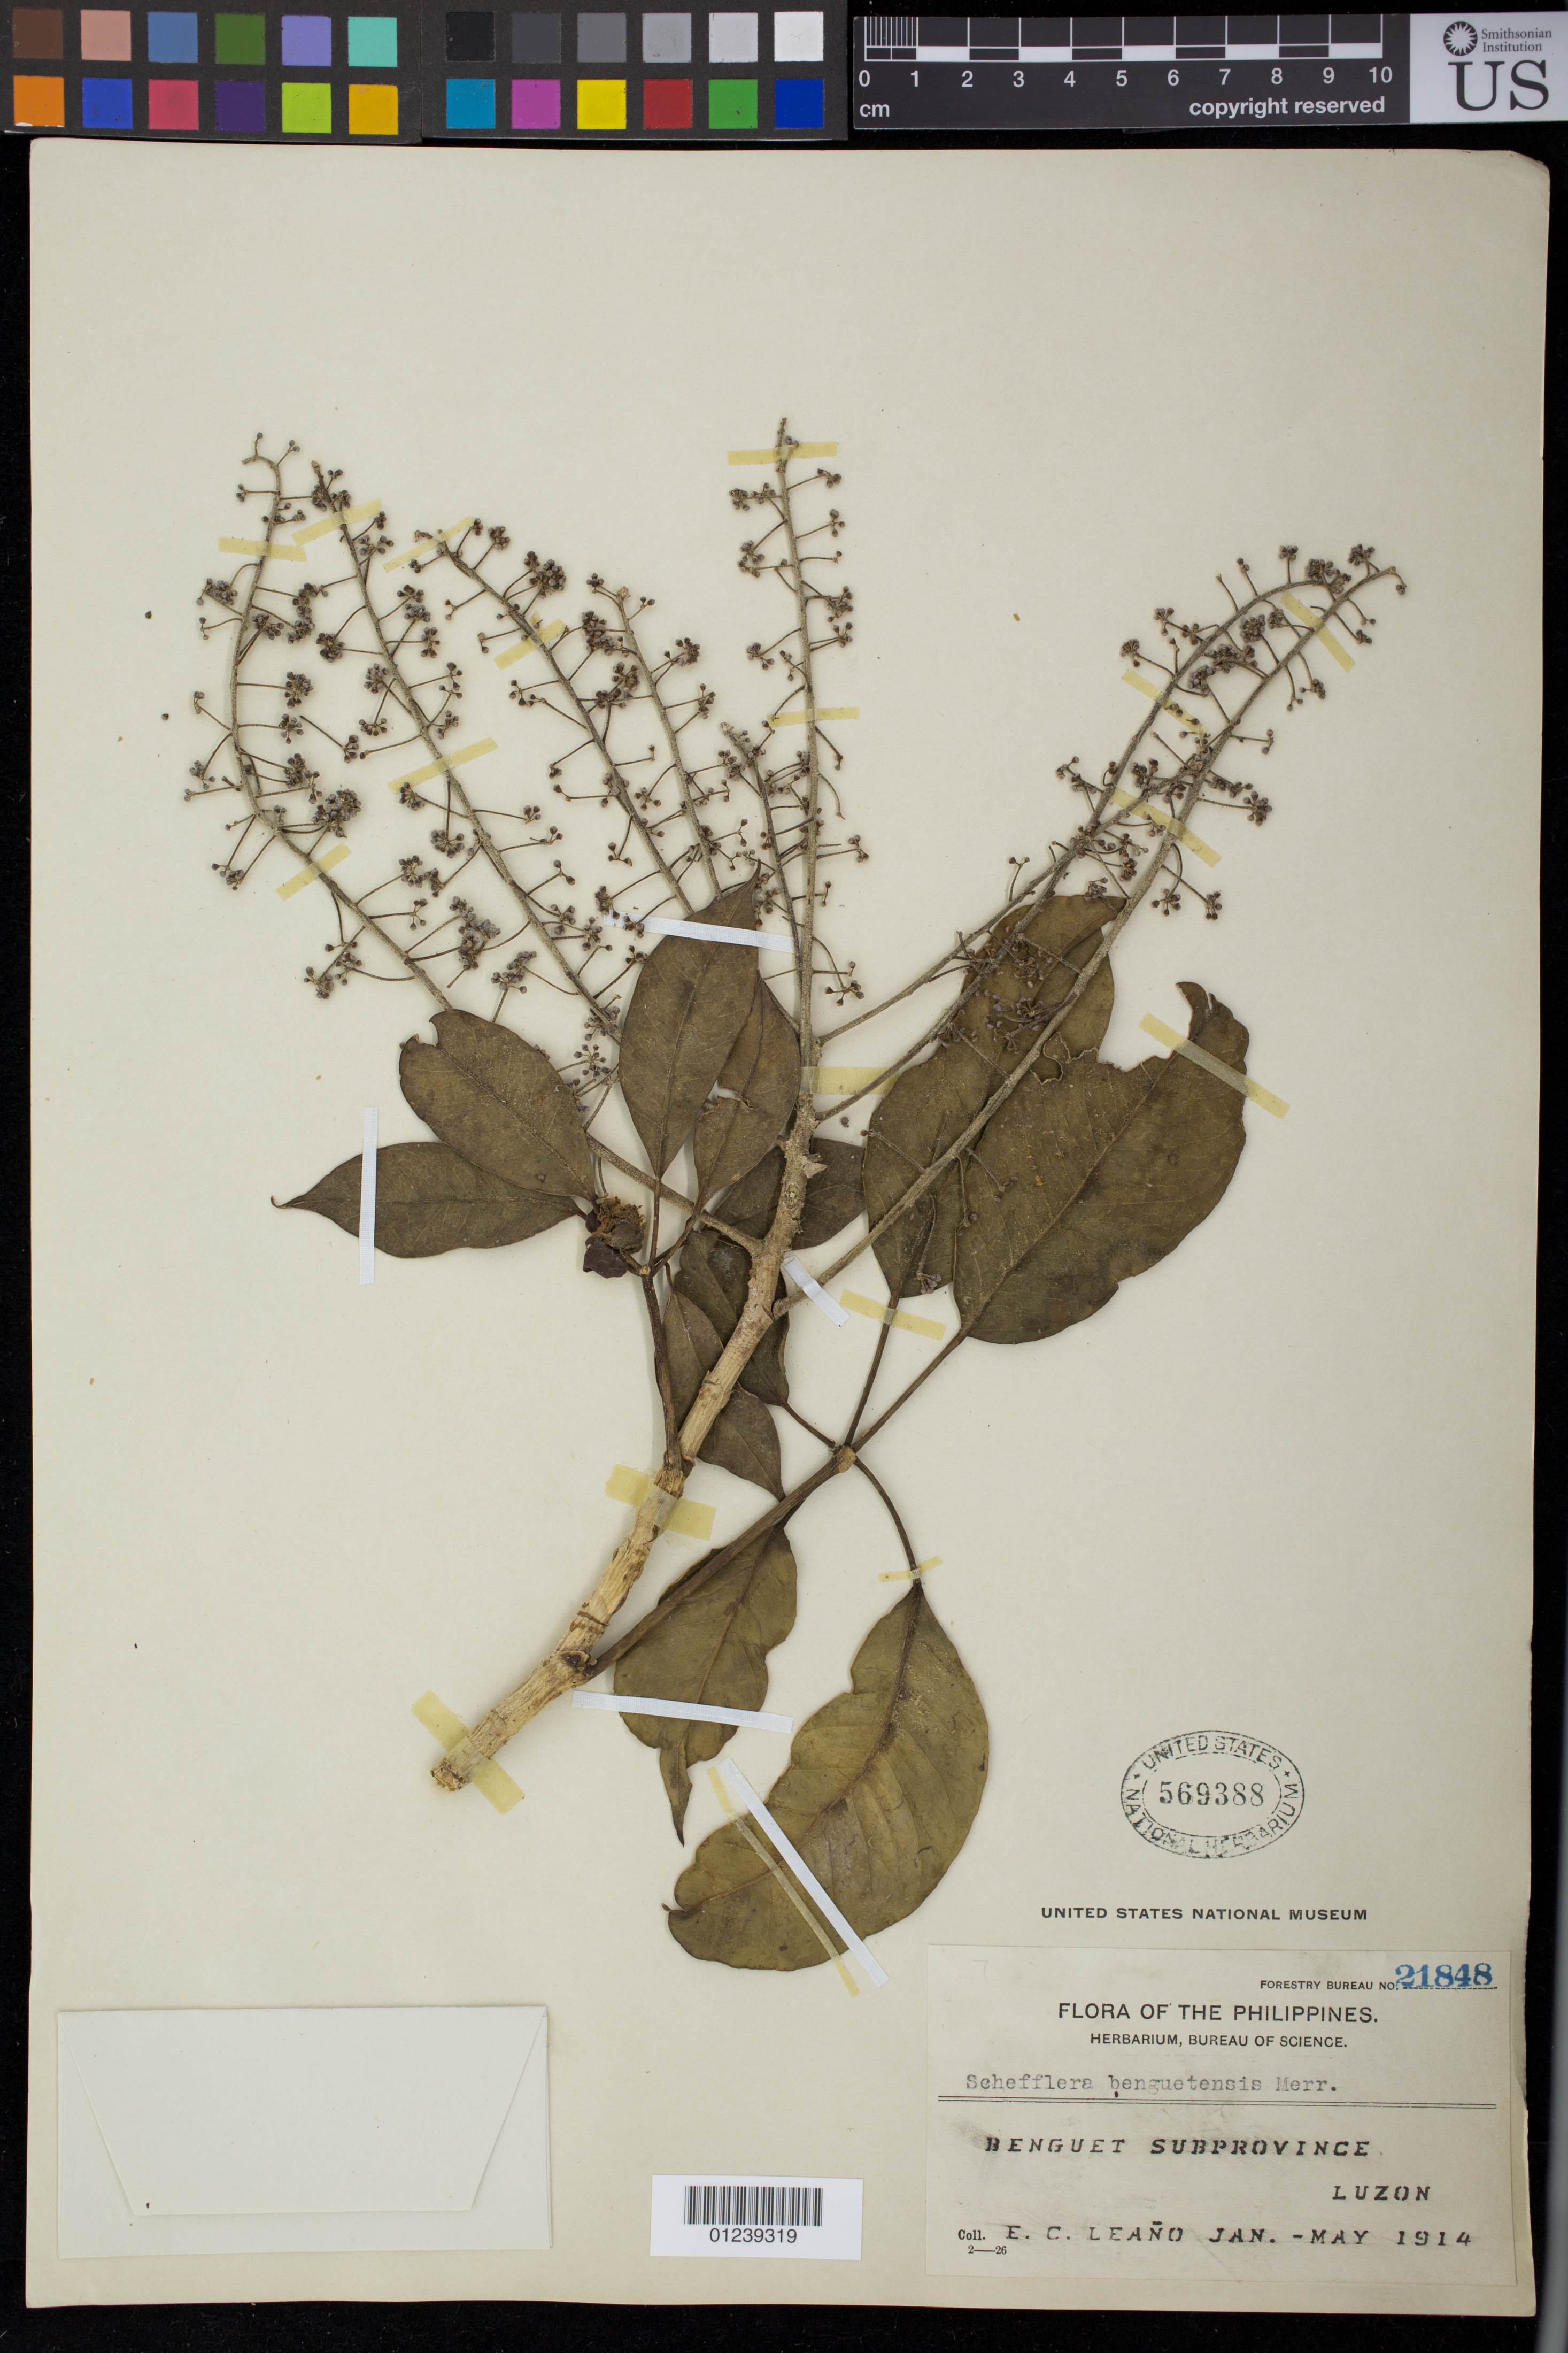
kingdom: Plantae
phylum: Tracheophyta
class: Magnoliopsida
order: Apiales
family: Araliaceae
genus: Schefflera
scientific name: Schefflera benguetensis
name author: Merr.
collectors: E. Leano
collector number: For. Bur. 21848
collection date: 1914-01/1914-05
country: Philippines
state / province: Cordillera (Administrative Region)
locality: Benguet Subprovince, Luzon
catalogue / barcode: US 569388